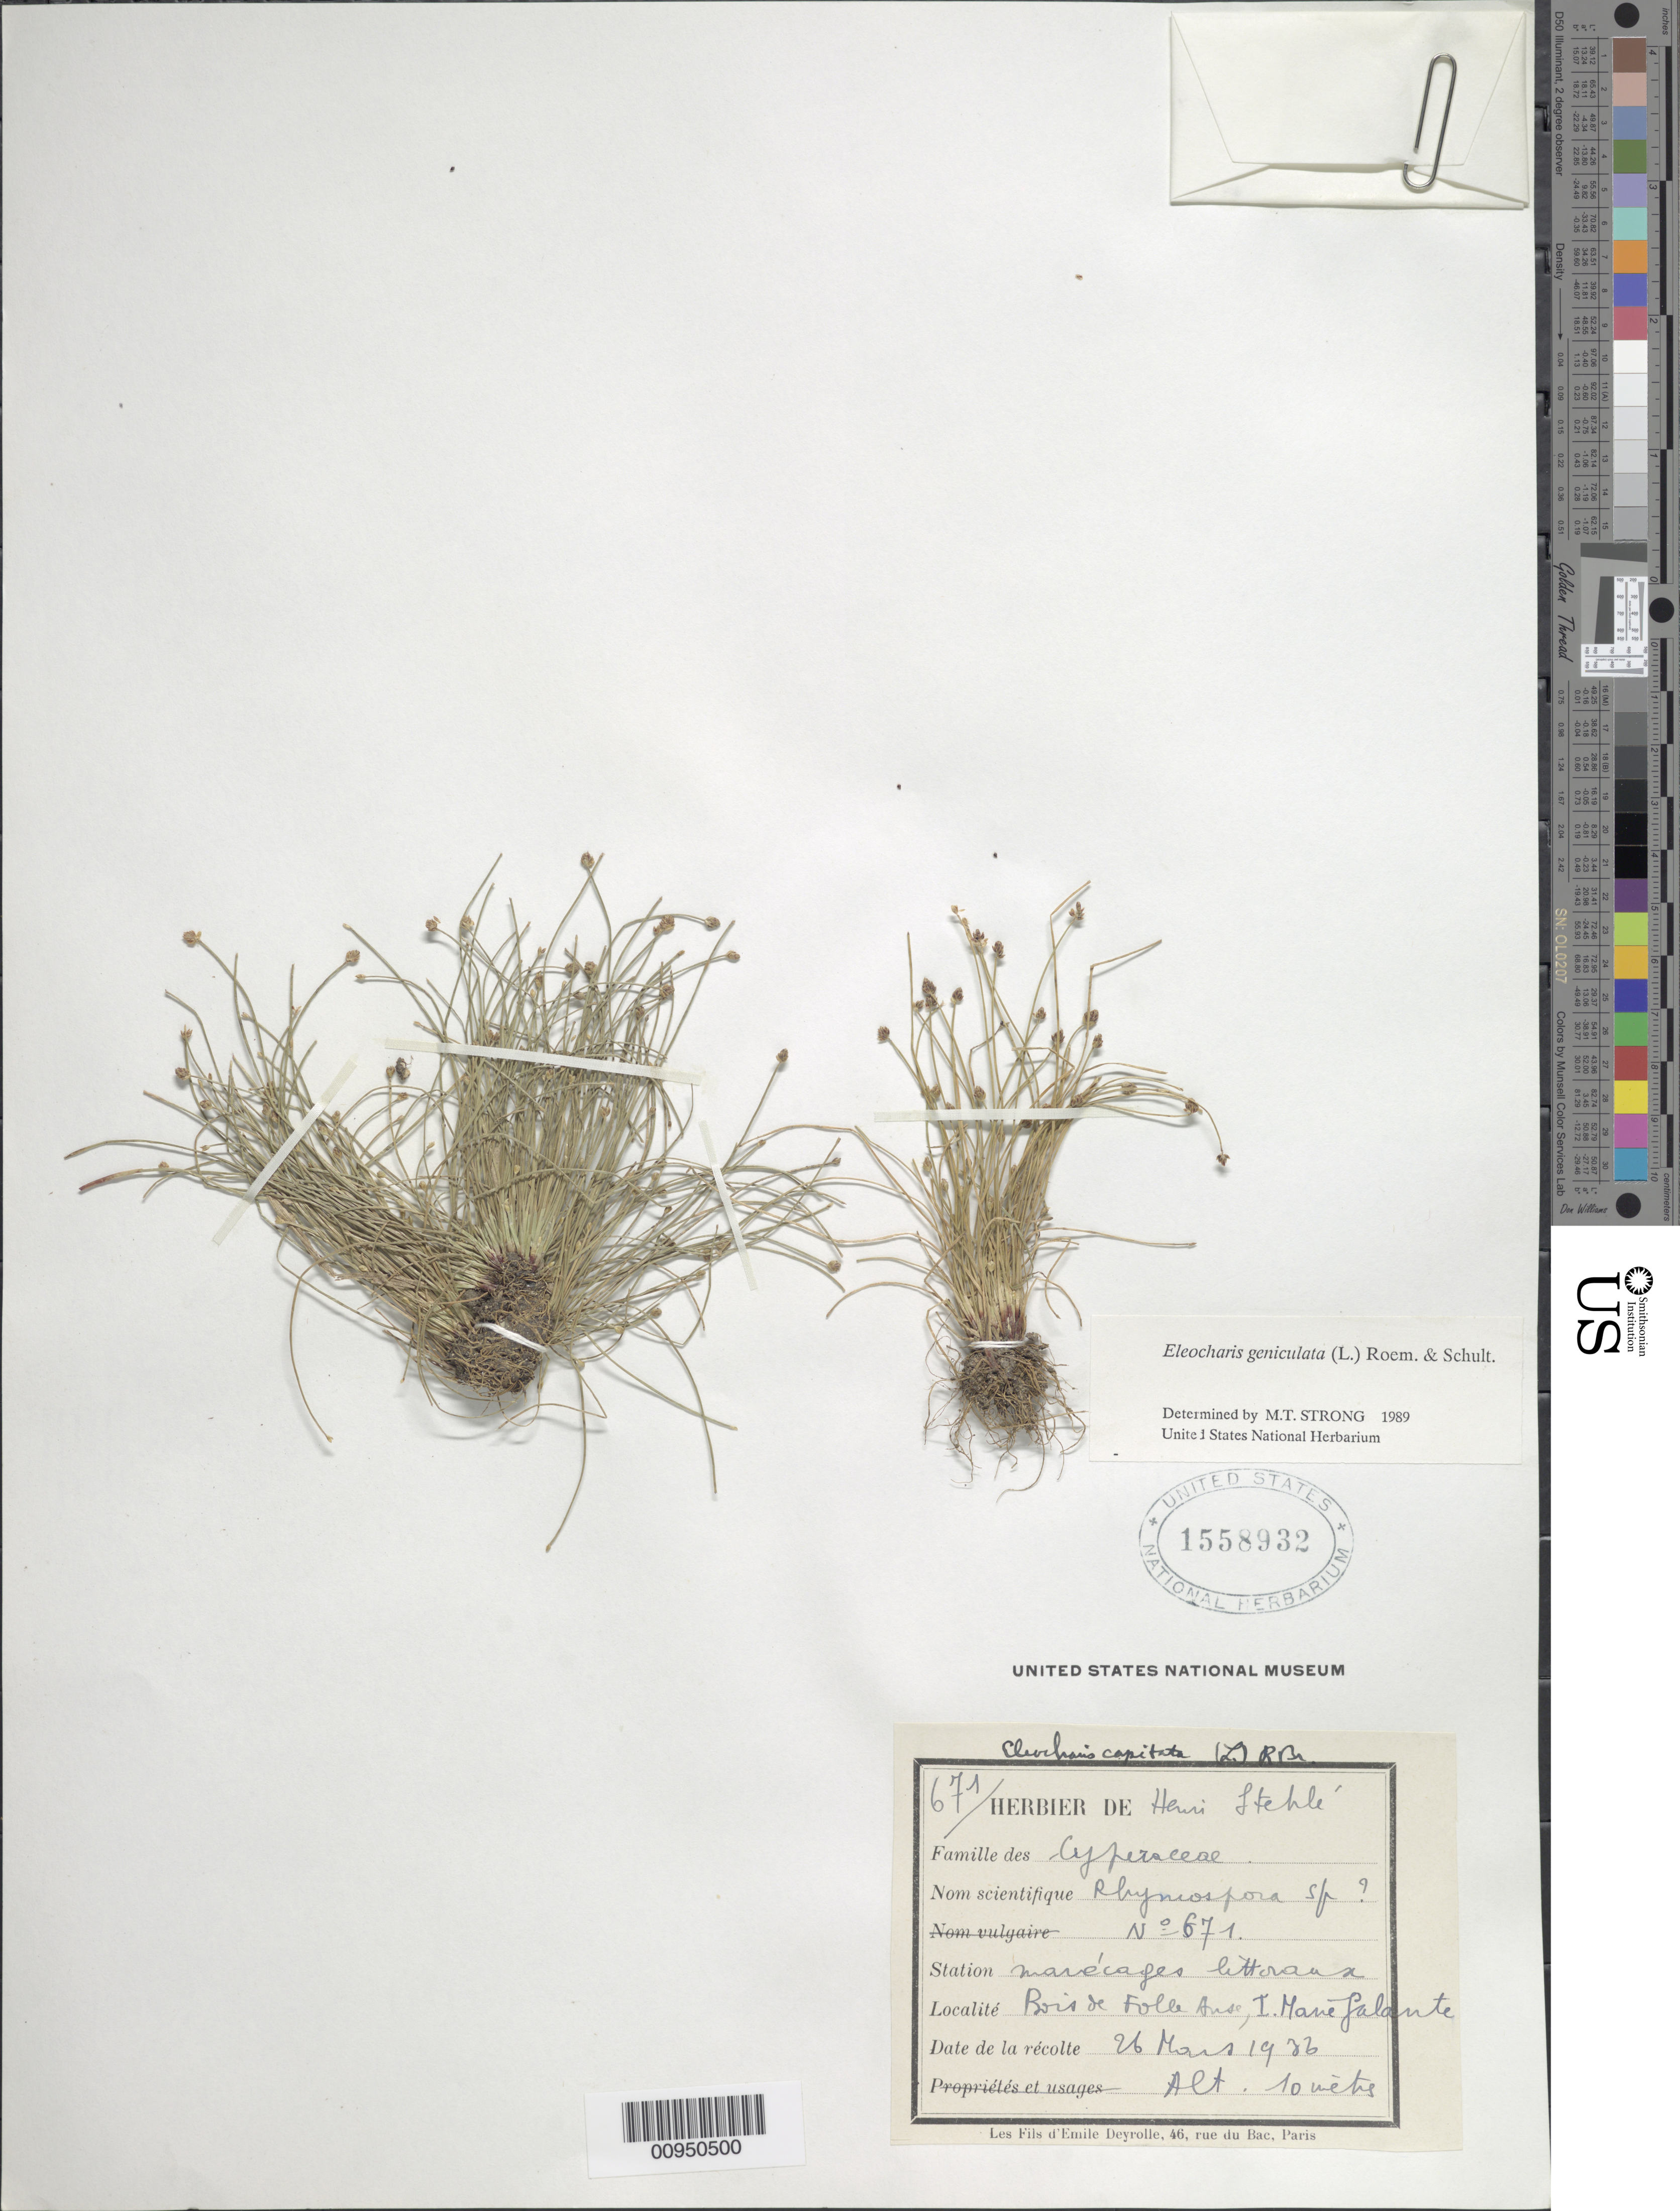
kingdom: Plantae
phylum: Tracheophyta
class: Liliopsida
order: Poales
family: Cyperaceae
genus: Eleocharis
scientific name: Eleocharis geniculata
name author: (L.) Roem. & Schult.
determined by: Strong, M. T., (US), Smithsonian Institution - National Museum of Natural History (UNITED STATES)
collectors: H. Stehlé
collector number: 671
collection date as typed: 26 Mar 1936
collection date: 1936-03-26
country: Guadeloupe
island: Marie Galante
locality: Bois de Folle Anse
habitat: Marécages littoraux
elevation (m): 10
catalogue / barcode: US 1558932